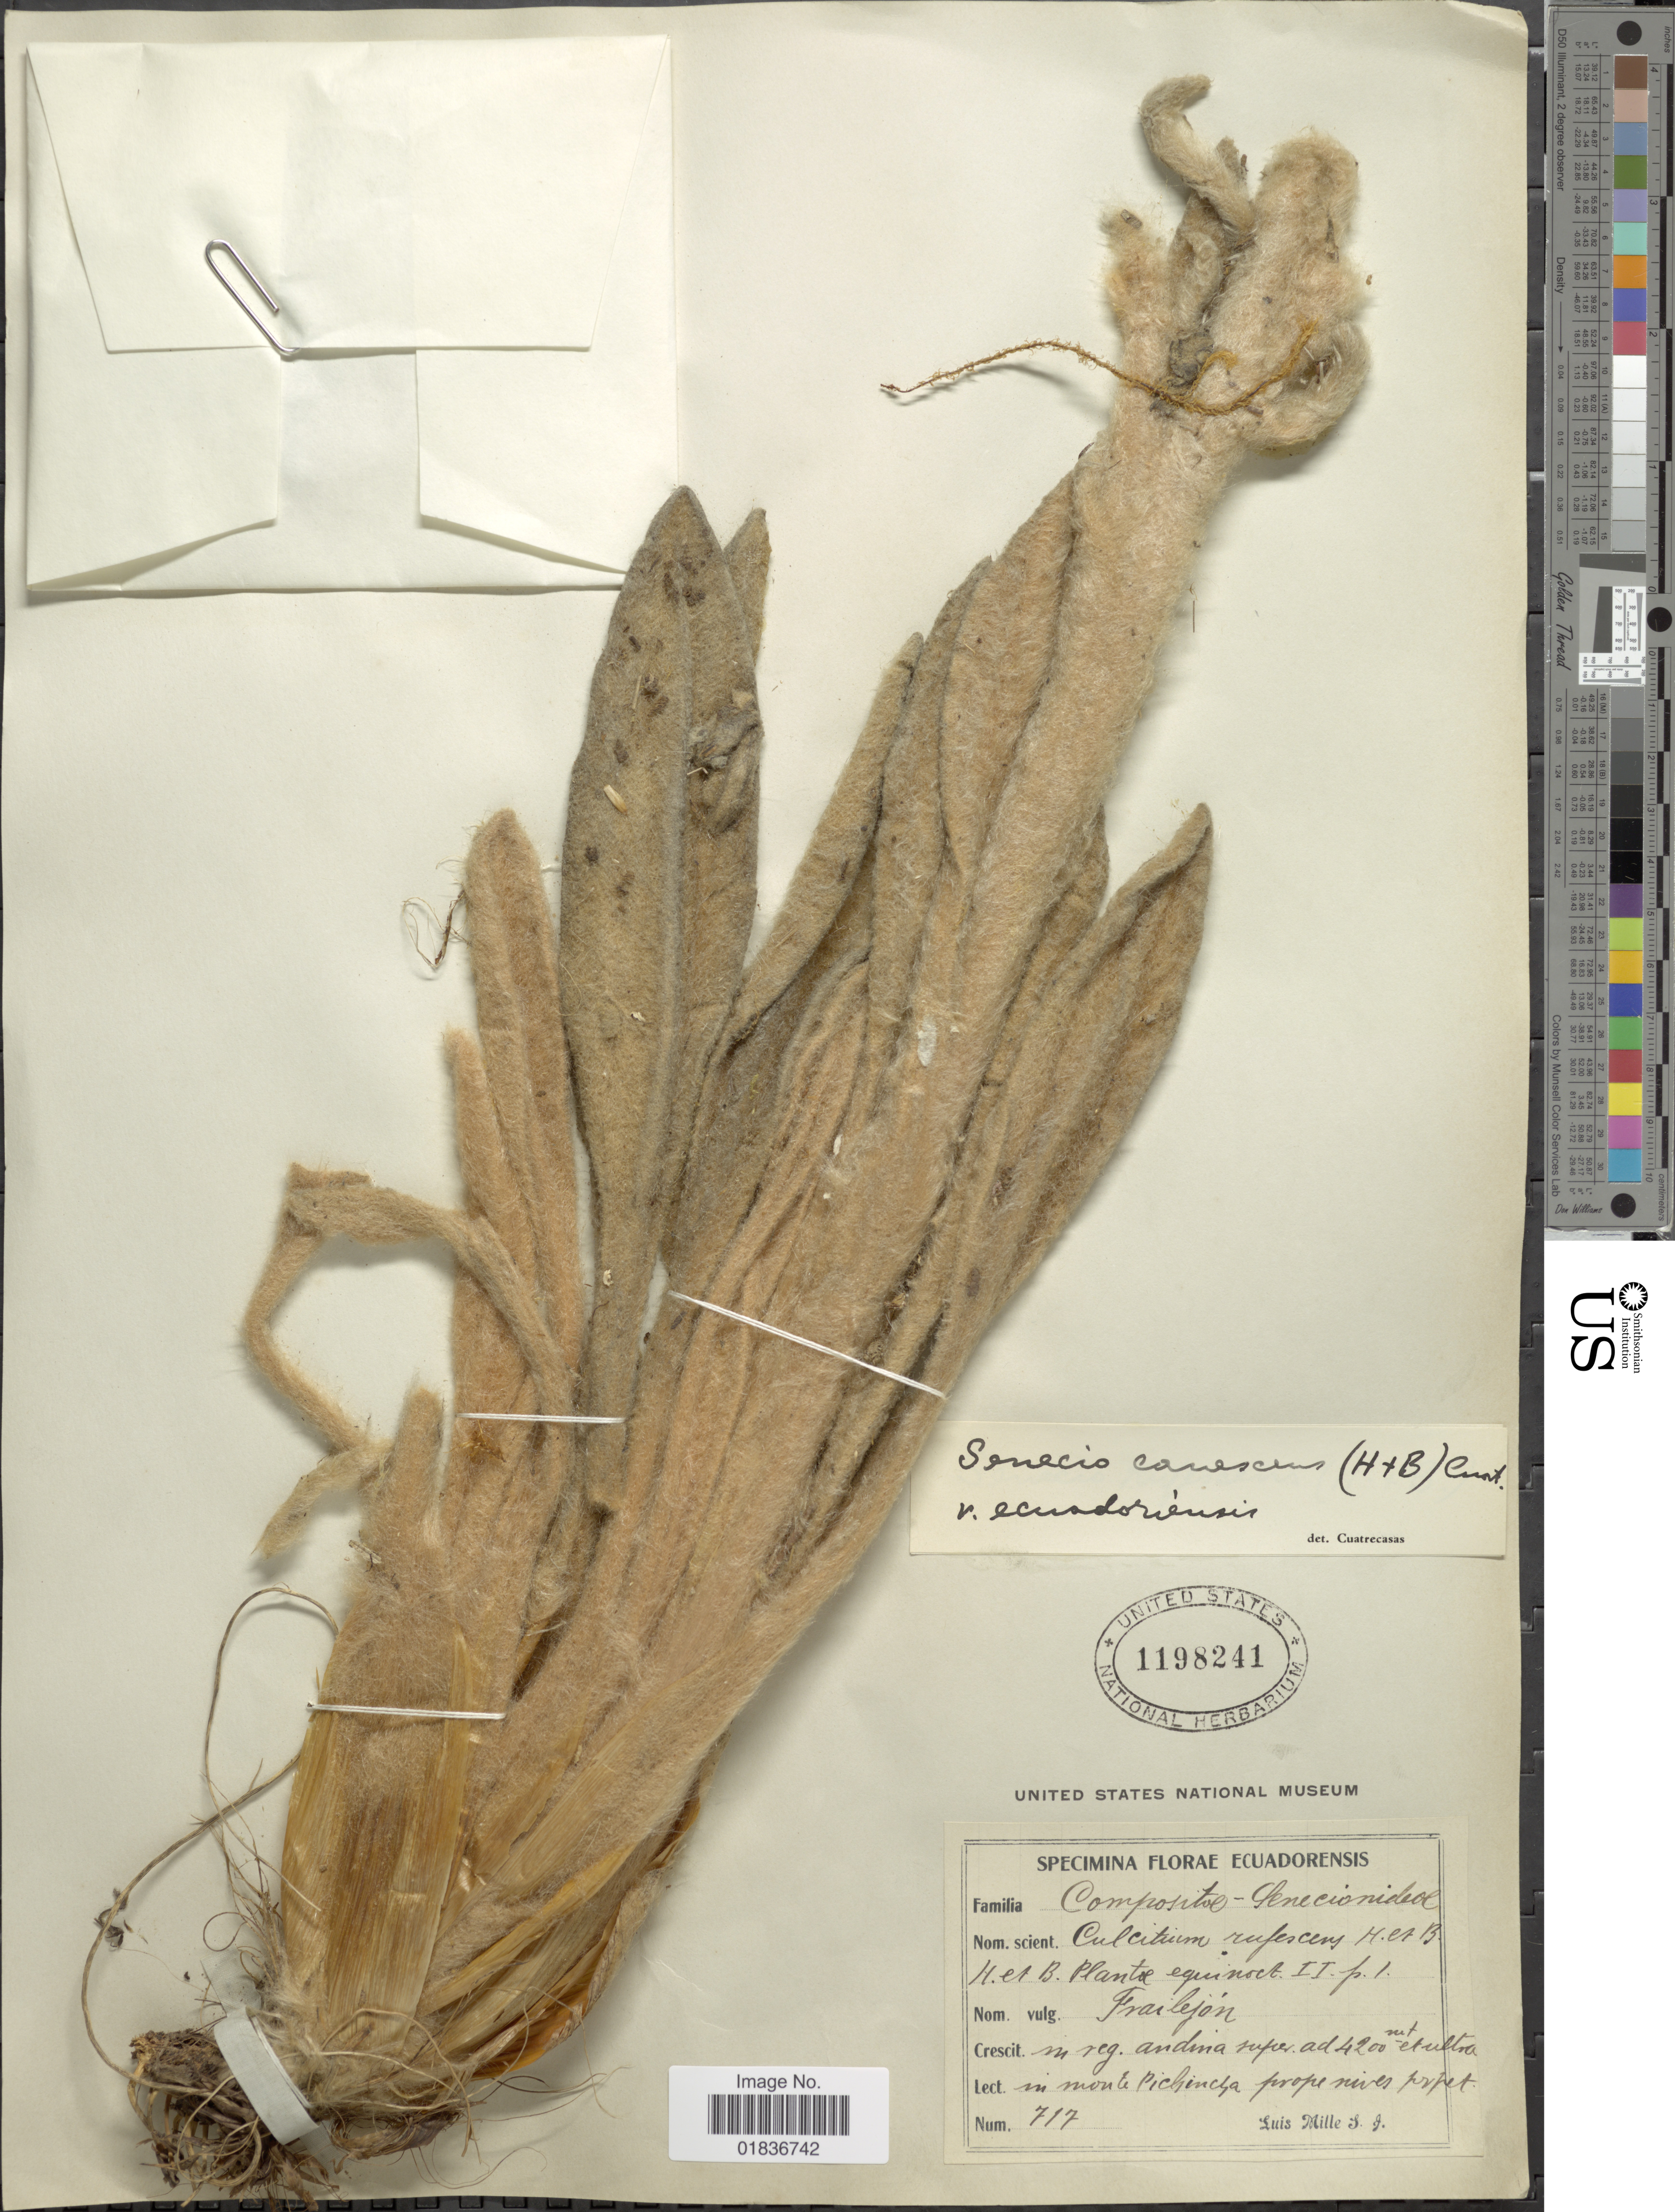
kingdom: Plantae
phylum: Tracheophyta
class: Magnoliopsida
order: Asterales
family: Asteraceae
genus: Senecio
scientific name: Senecio canescens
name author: (Bonpl.) Cuatrec.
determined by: Salomon, Luciana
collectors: L. Mille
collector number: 717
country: Ecuador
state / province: Pichincha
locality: In monte Pichincha prope river popet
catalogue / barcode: US 1198241